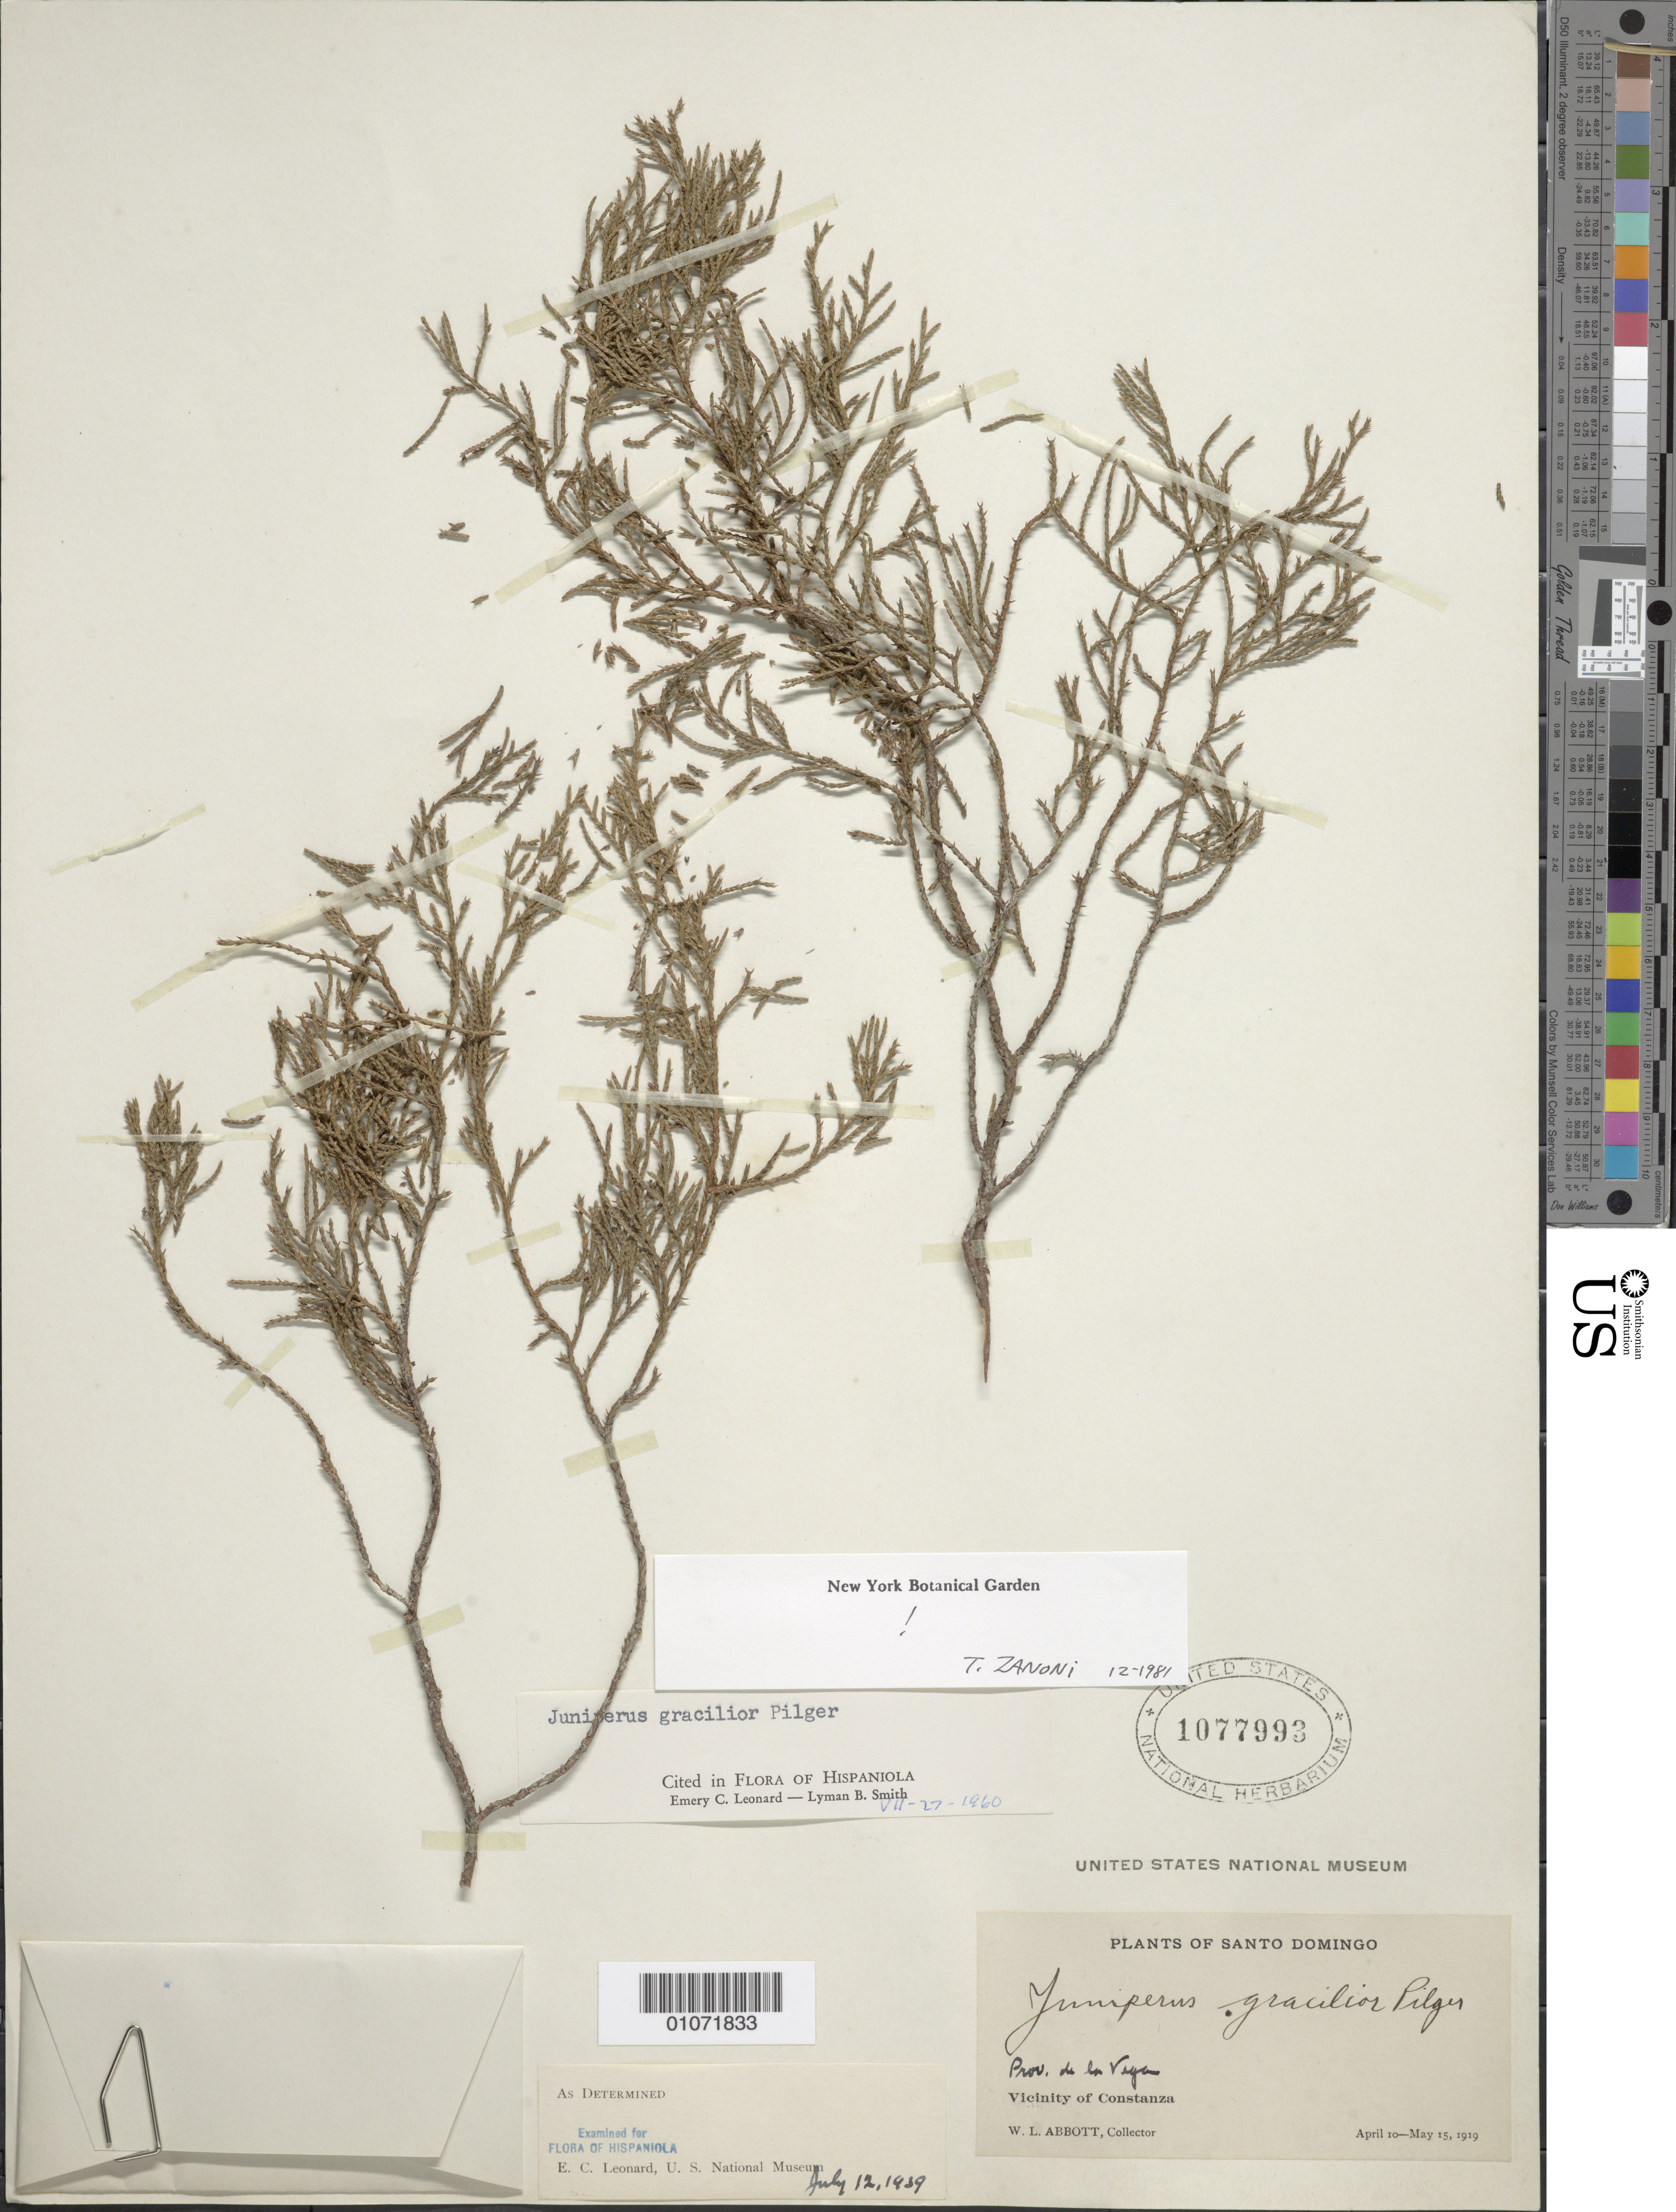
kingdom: Plantae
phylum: Tracheophyta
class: Pinopsida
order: Pinales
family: Cupressaceae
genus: Juniperus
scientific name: Juniperus gracilior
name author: Pilg. in Urb.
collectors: W. L. Abbott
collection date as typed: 10 Apr 1919 to 15 May 1919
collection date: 1919-04-10/1919-05-15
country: Dominican Republic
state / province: La Vega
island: Hispaniola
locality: Vicinity of Constanza.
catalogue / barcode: US 1077933